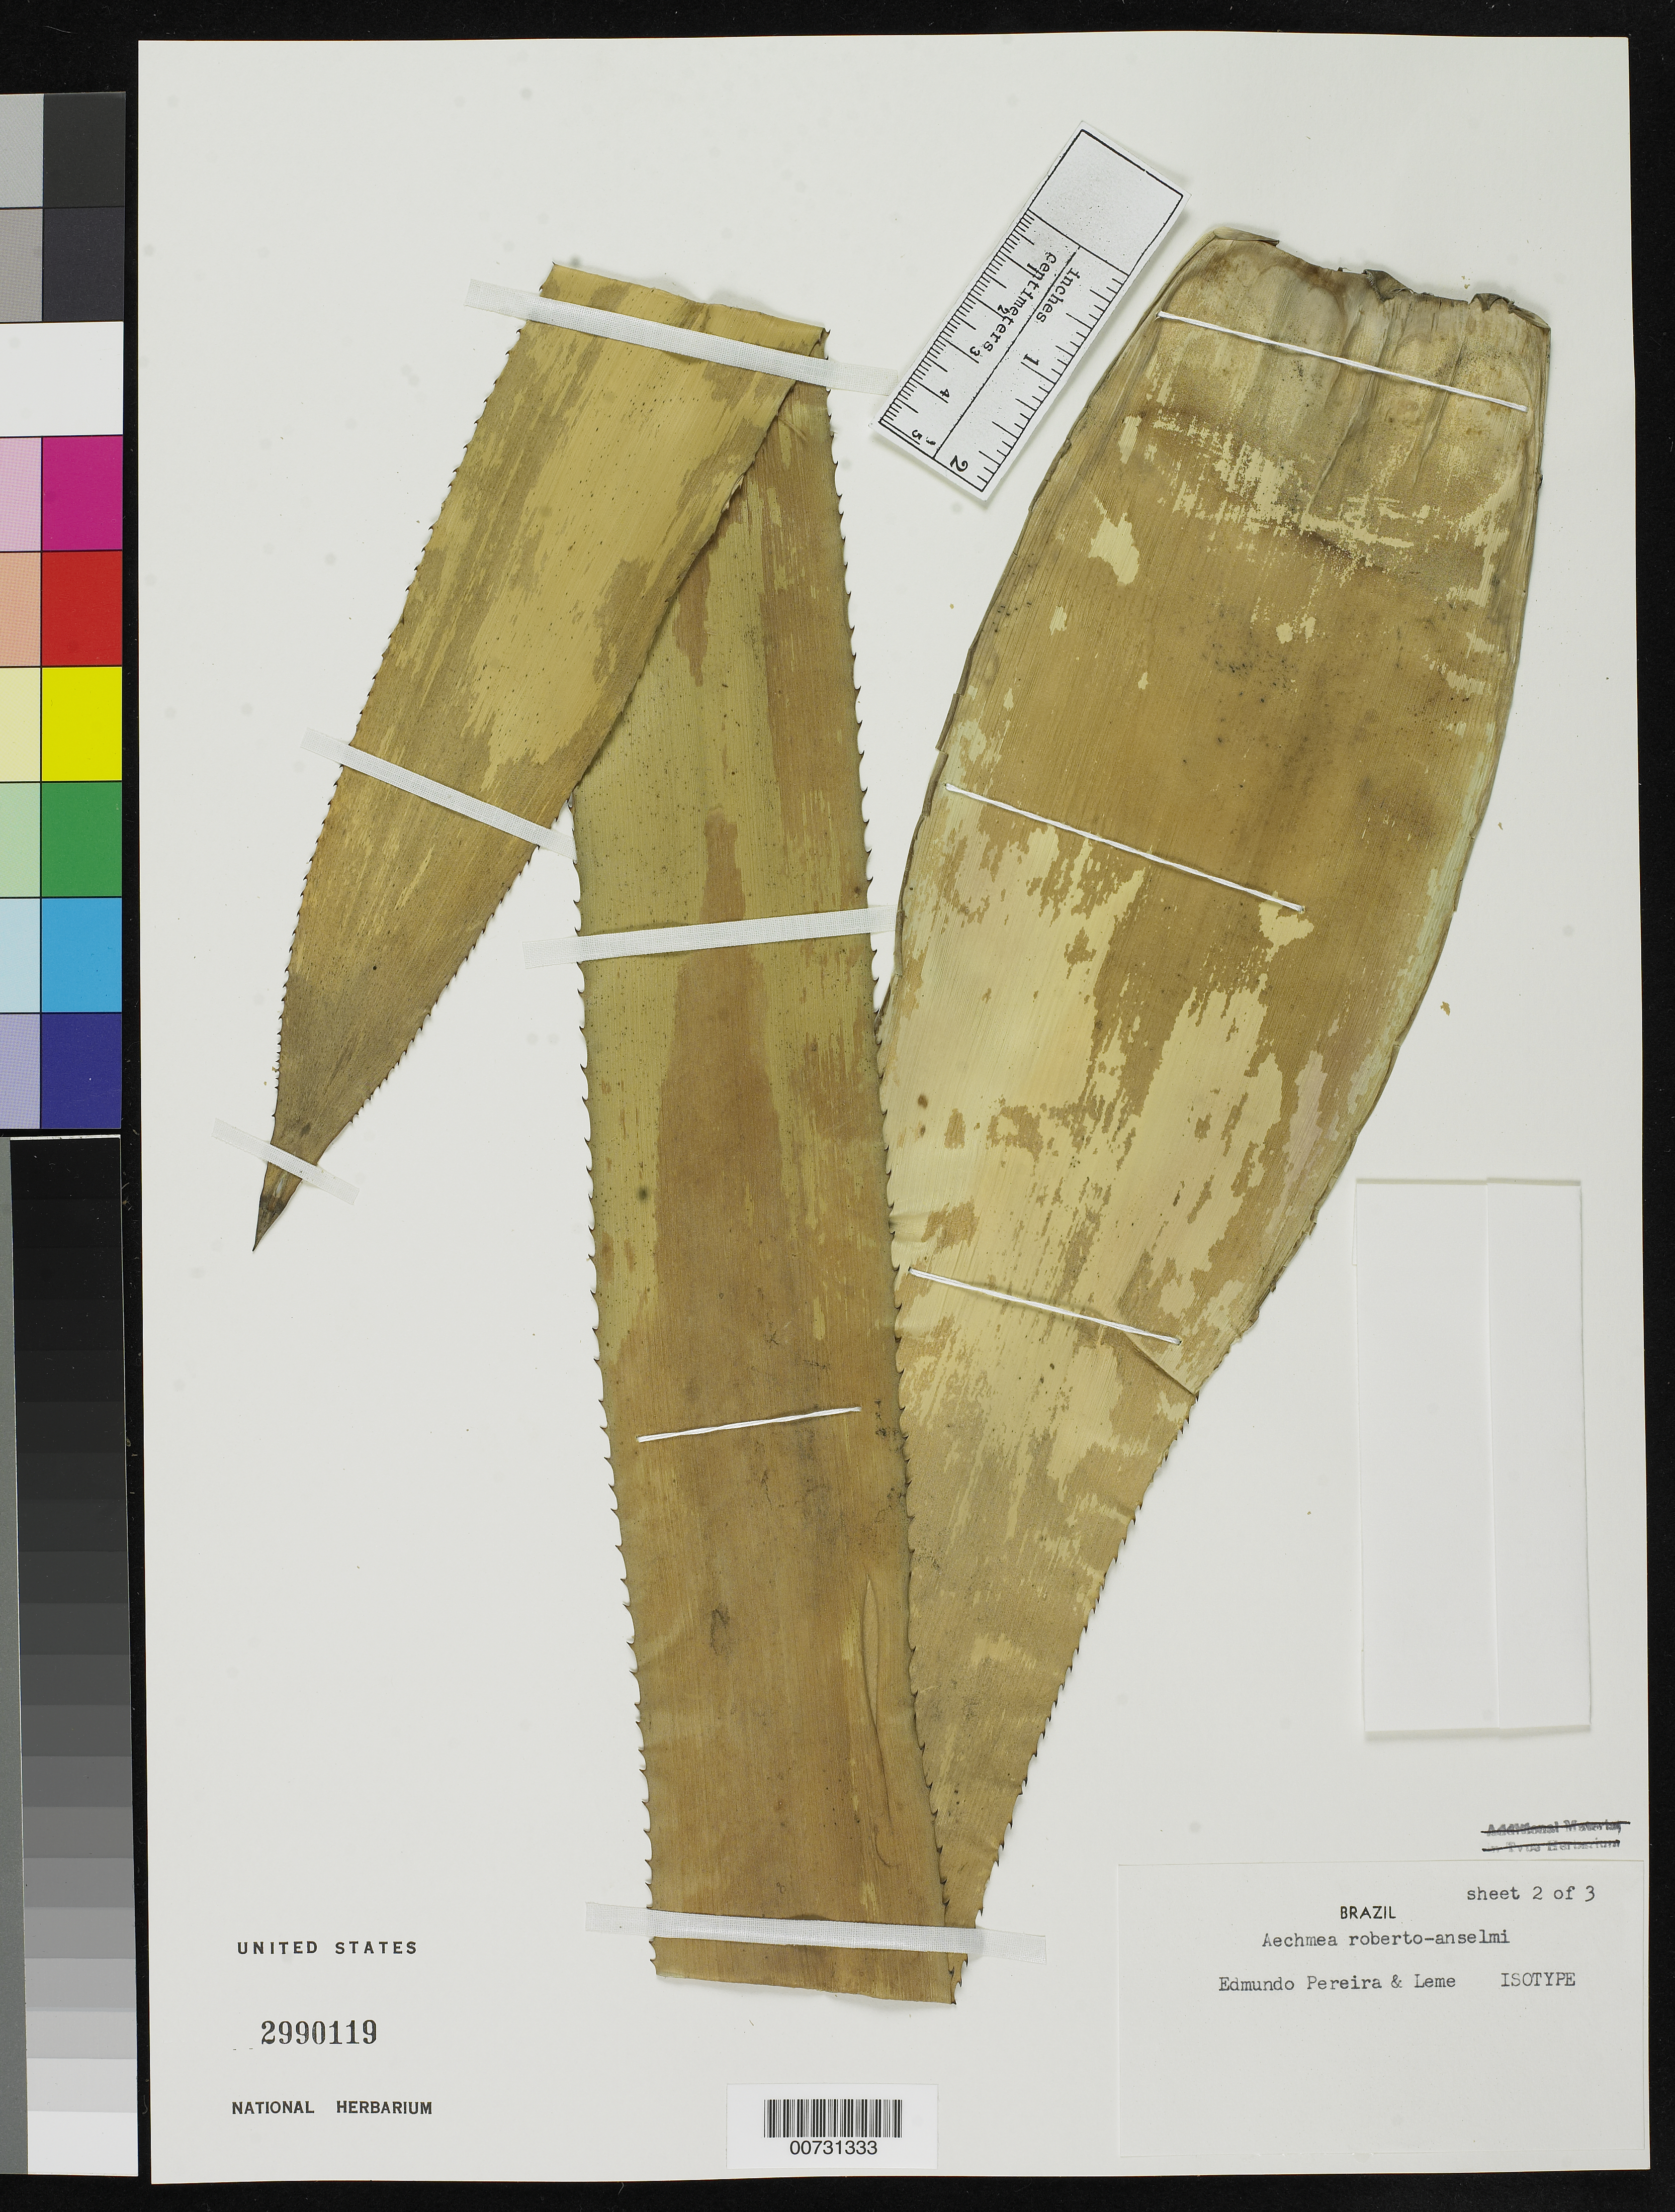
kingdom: Plantae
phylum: Tracheophyta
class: Liliopsida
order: Poales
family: Bromeliaceae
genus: Aechmea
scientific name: Aechmea roberto-anselmi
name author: E. Pereira & Leme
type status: Isotype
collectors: E. M. Leme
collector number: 94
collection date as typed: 22 Jul 1984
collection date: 1984-07-22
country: Brazil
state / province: Rio de Janeiro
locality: Raposo.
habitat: Dry forest.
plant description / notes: Named for Roberto Anselmo Kautsky as "roberto-anselmi", variously corrected to "anselmii" and "anselmoi". = Pothuava roberto-anselmii [sic] (Pereira & Leme) L.B. Sm. & W.J. Kress, Phytologia 66: 76 (1989) or =A. ornata Baker (Luther 2000, online list).; Collection data taken from protologue (all 3 US sheets without collection data).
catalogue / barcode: US 2990119